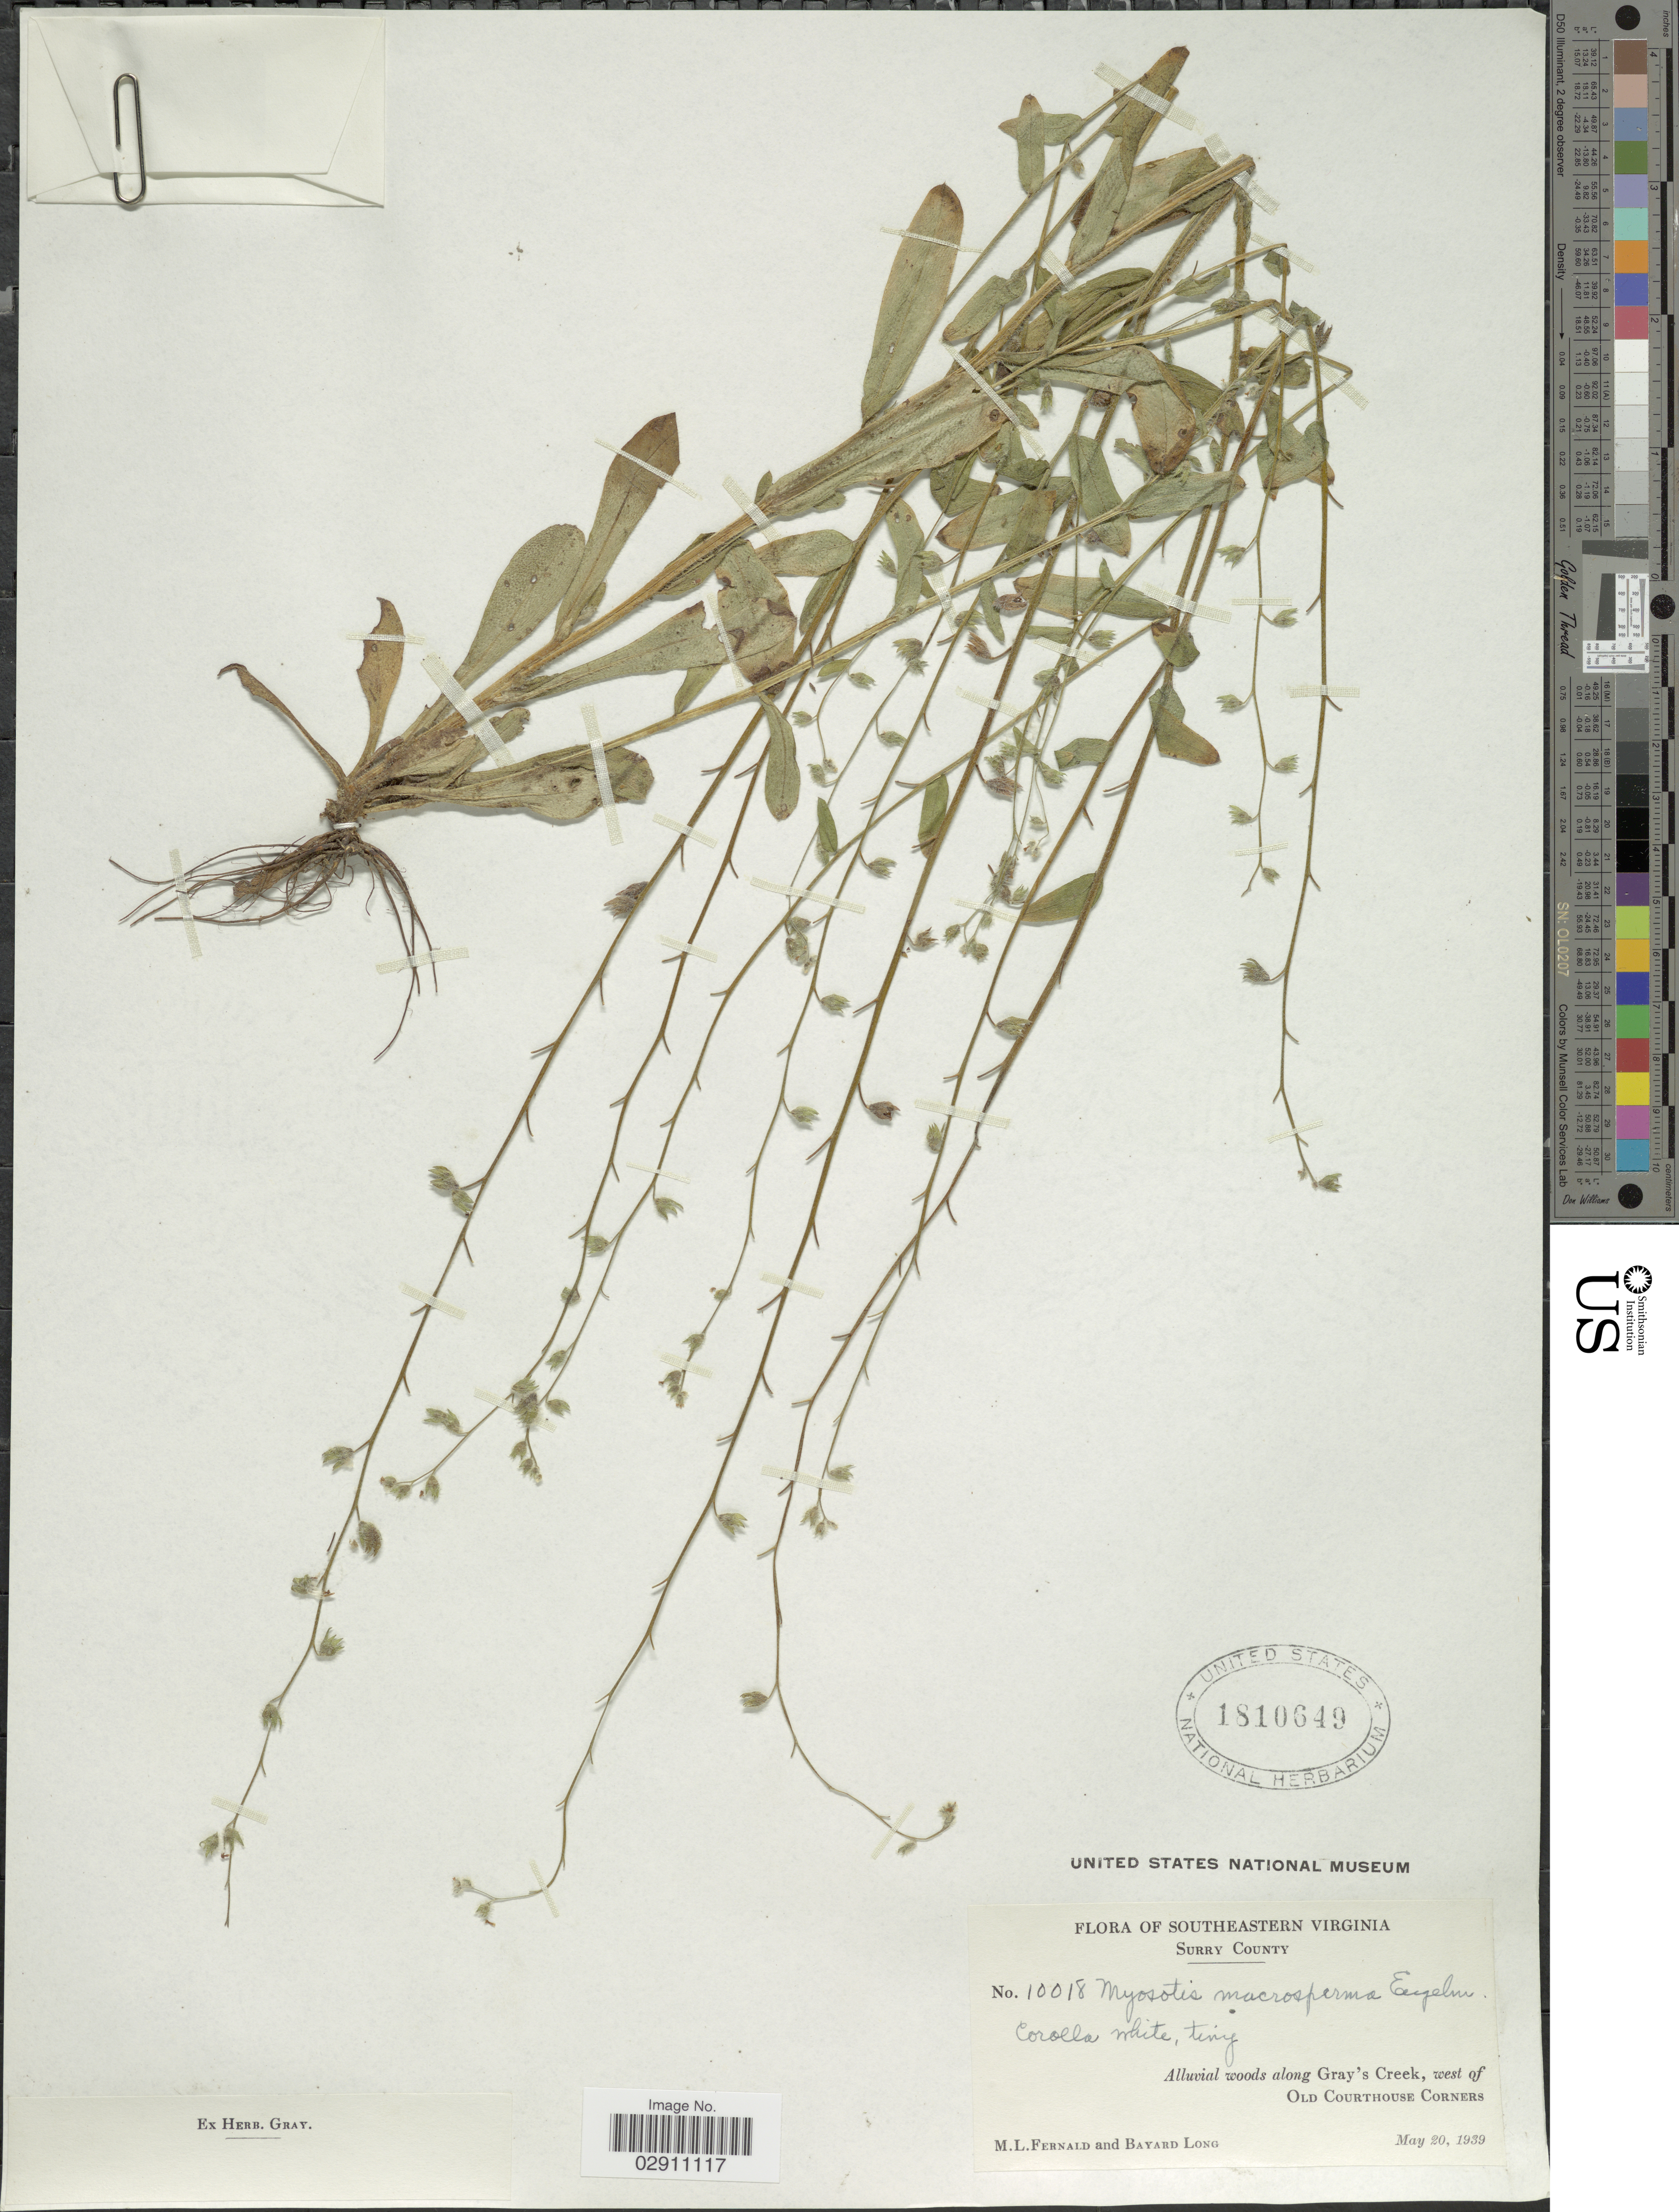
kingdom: Plantae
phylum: Tracheophyta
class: Magnoliopsida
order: Boraginales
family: Boraginaceae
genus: Myosotis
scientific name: Myosotis macrosperma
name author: Engelm.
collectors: M. L. Fernald & B. Long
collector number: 10018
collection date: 1939-05-20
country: United States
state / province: Virginia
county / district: Surry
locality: Southeastern Virginia, Surry County, Alluvial woods along Gray's Creek, west of Old Courthouse Corners.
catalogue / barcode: US 1810649